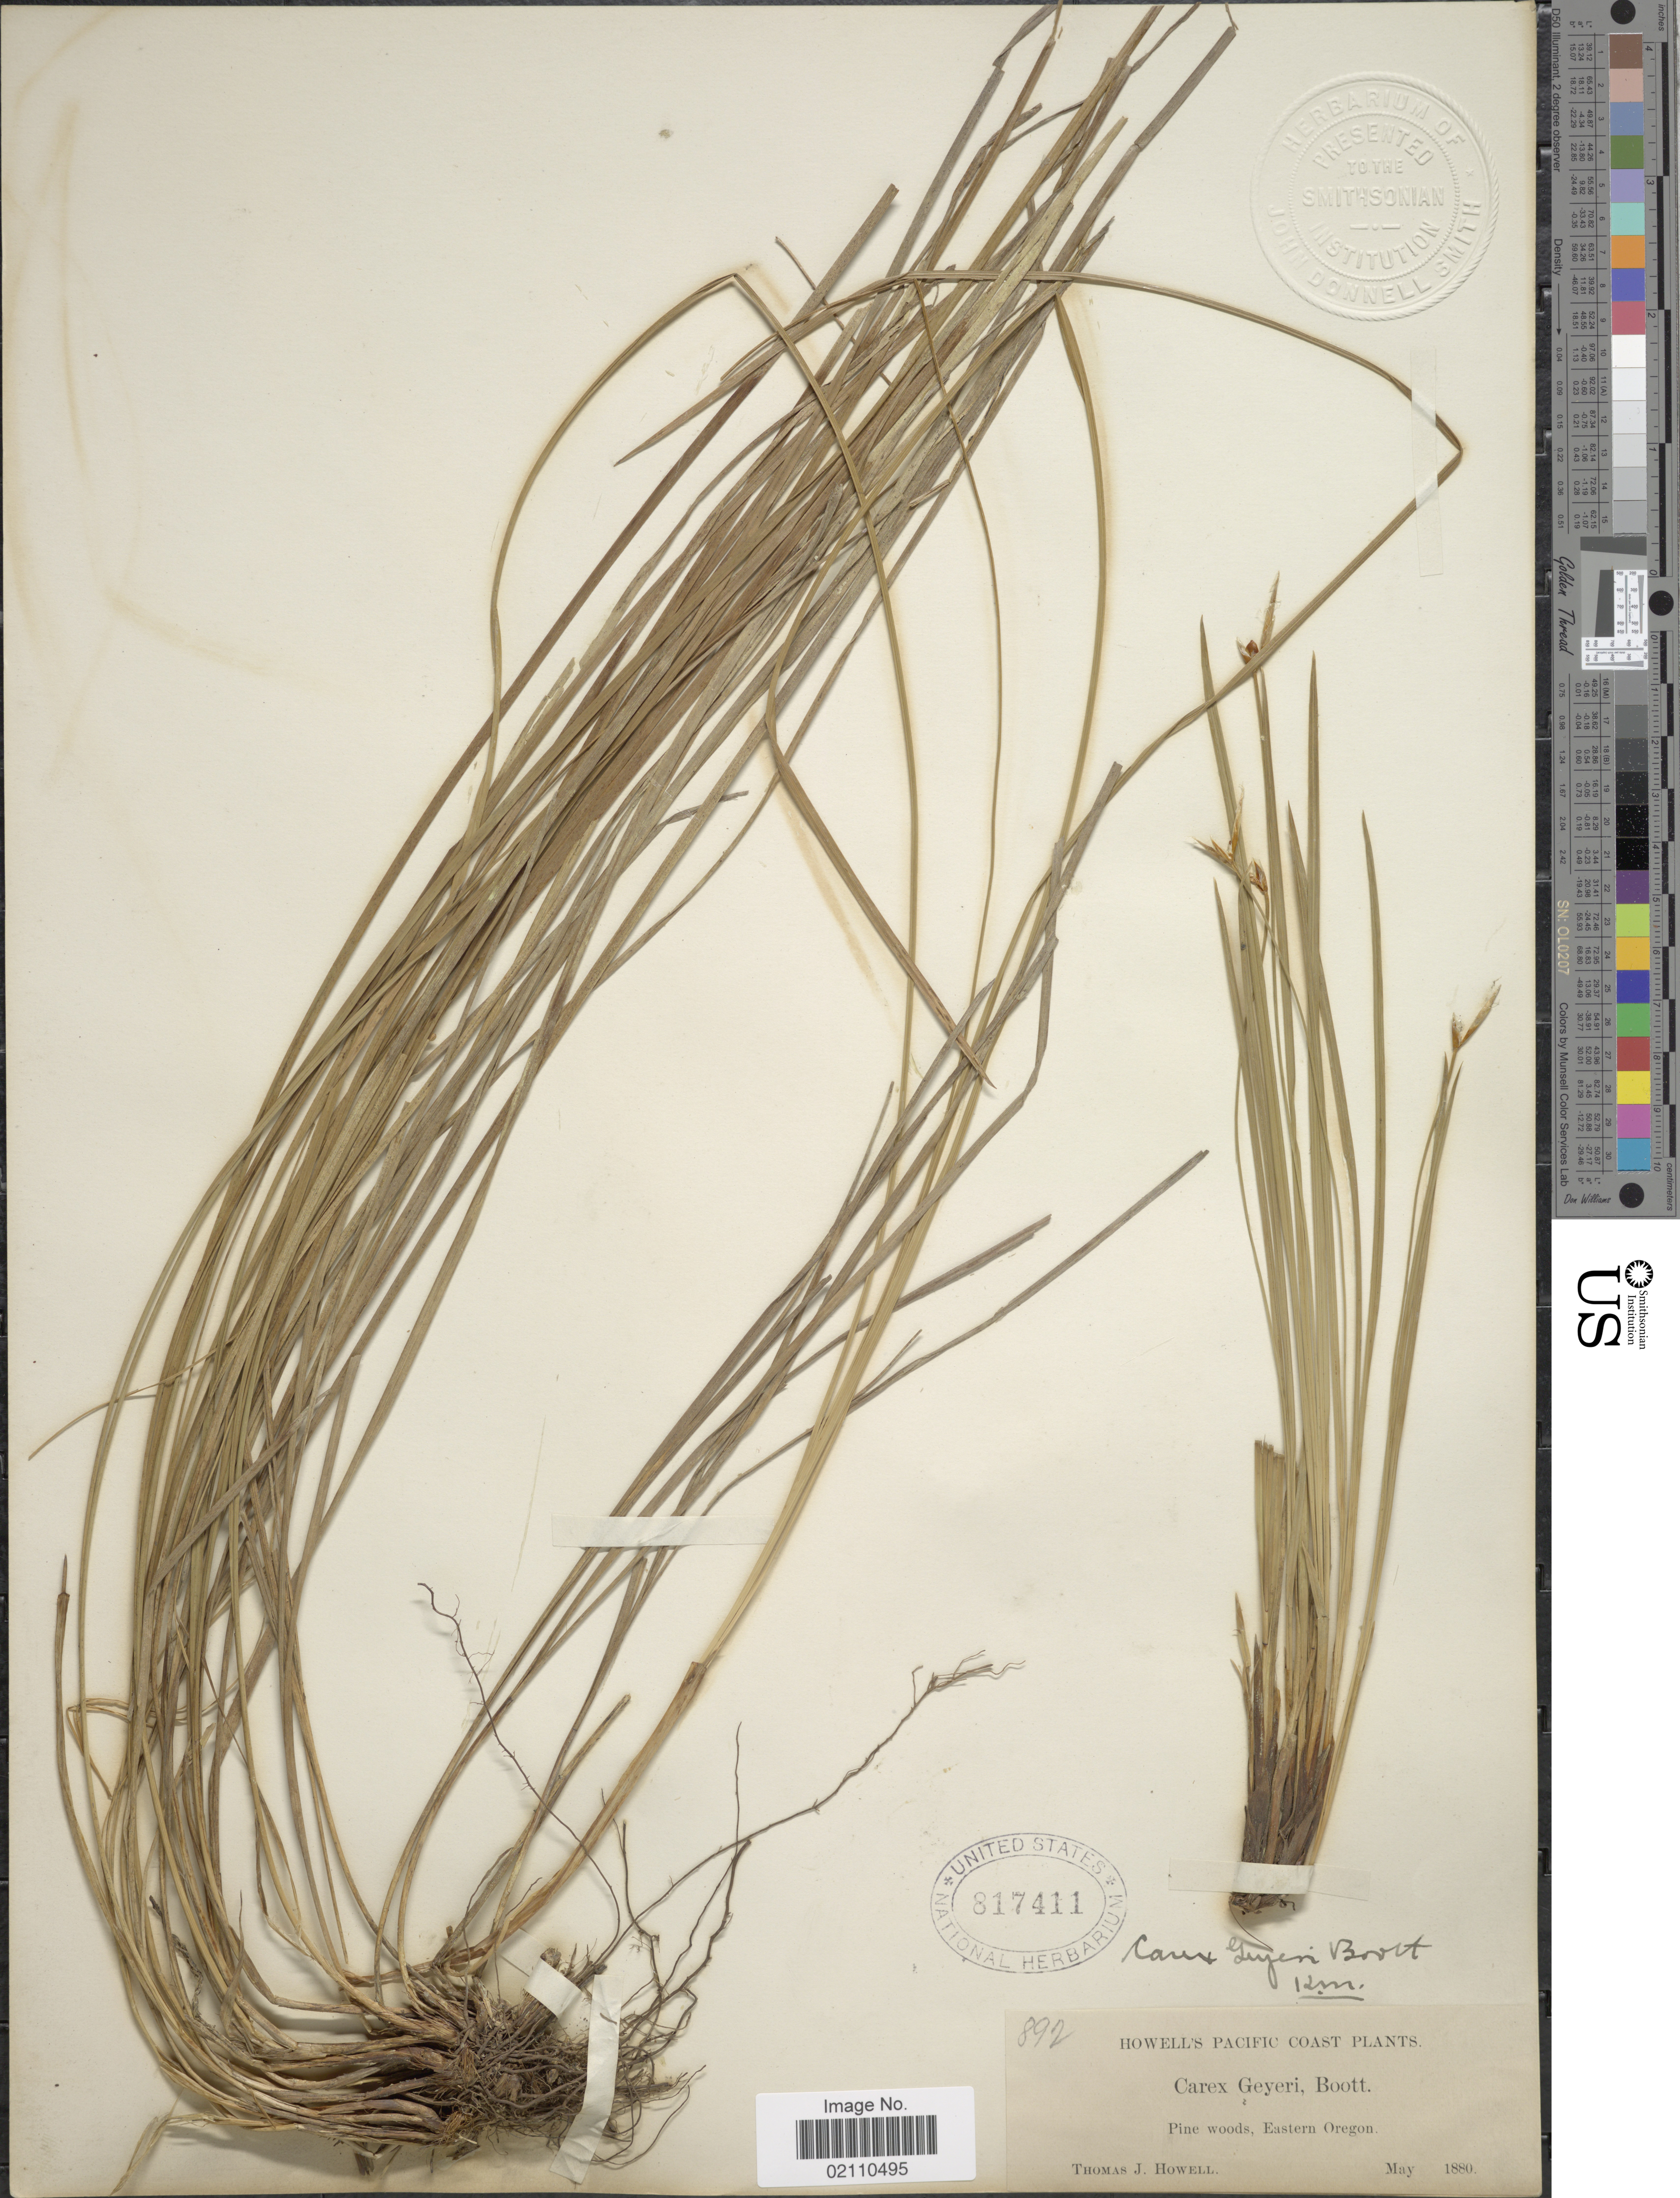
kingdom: Plantae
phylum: Tracheophyta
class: Liliopsida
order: Poales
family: Cyperaceae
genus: Carex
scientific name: Carex geyeri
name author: Boott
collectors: T. J. Howell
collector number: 892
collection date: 1880-05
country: United States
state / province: Oregon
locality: Pacific Coast, Eastern Oregon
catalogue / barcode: US 817411